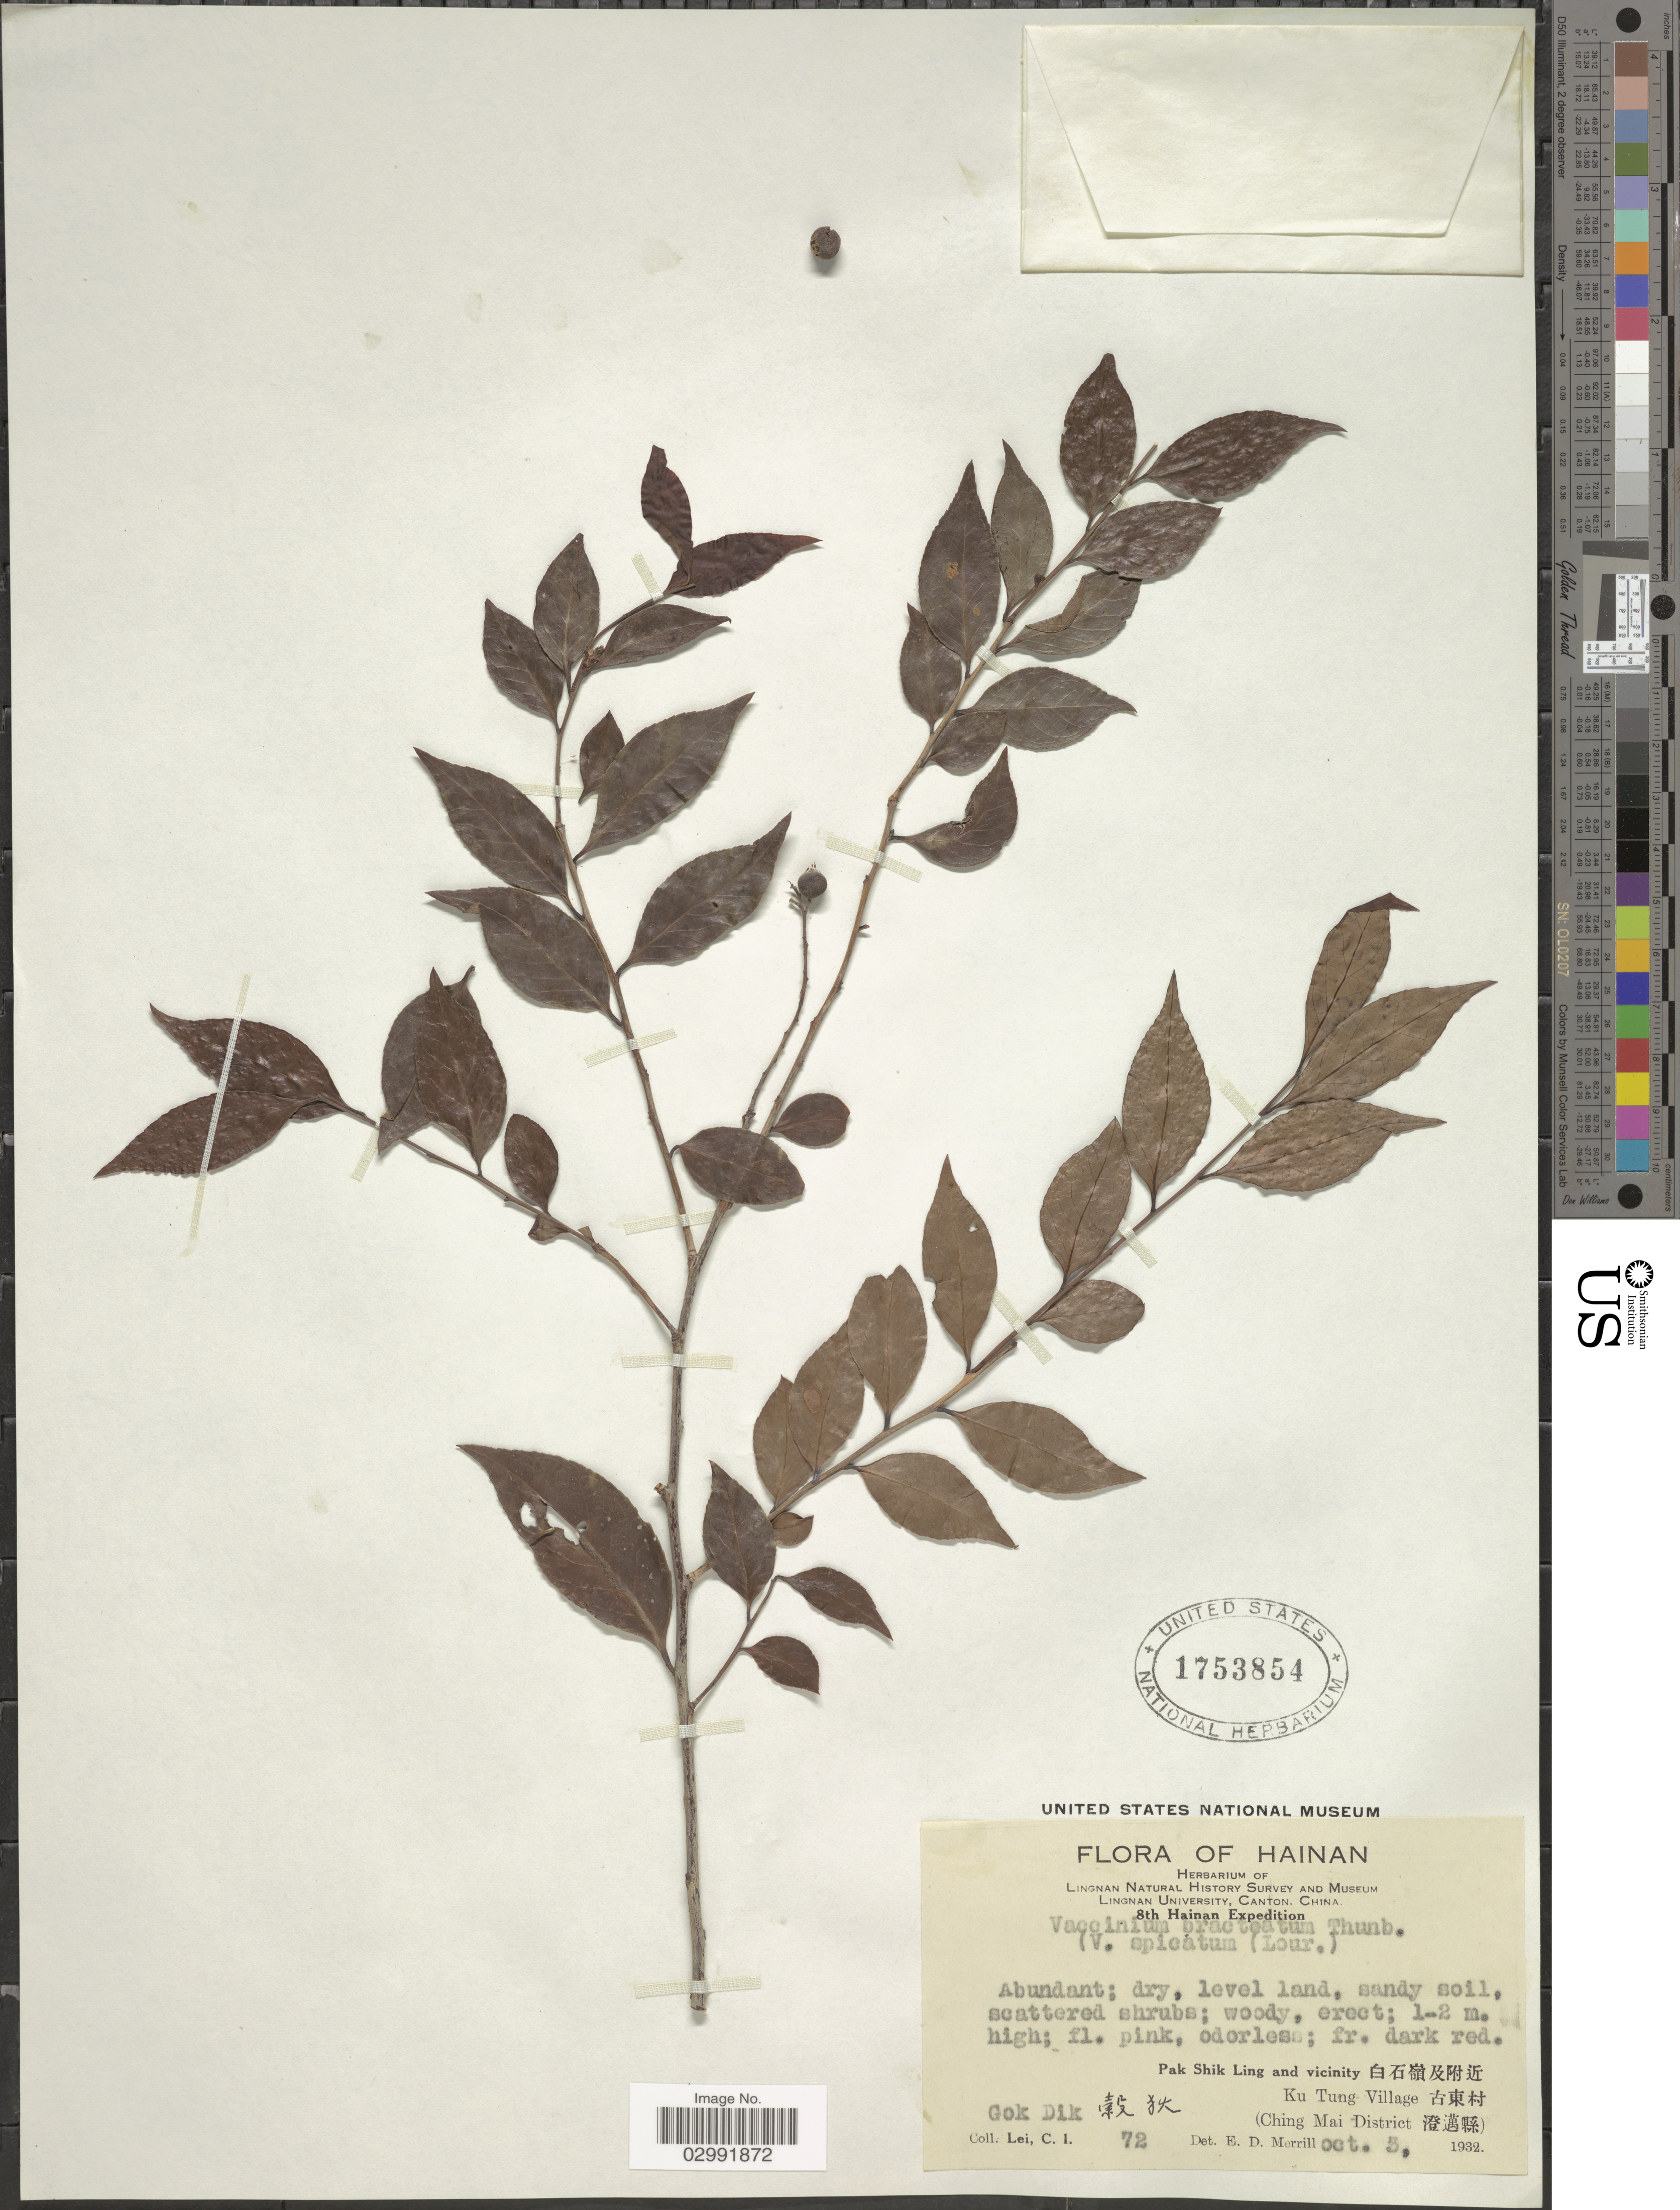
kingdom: Plantae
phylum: Tracheophyta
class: Magnoliopsida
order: Ericales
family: Ericaceae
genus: Vaccinium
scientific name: Vaccinium bracteatum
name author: Thunb.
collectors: C. I. Lei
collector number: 72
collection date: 1932-10-03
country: China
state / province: Hainan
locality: Gok Dik. Pak Shik Ling and vicinity. Ku Tung Village, (Ching Mai District).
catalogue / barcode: US 1753854